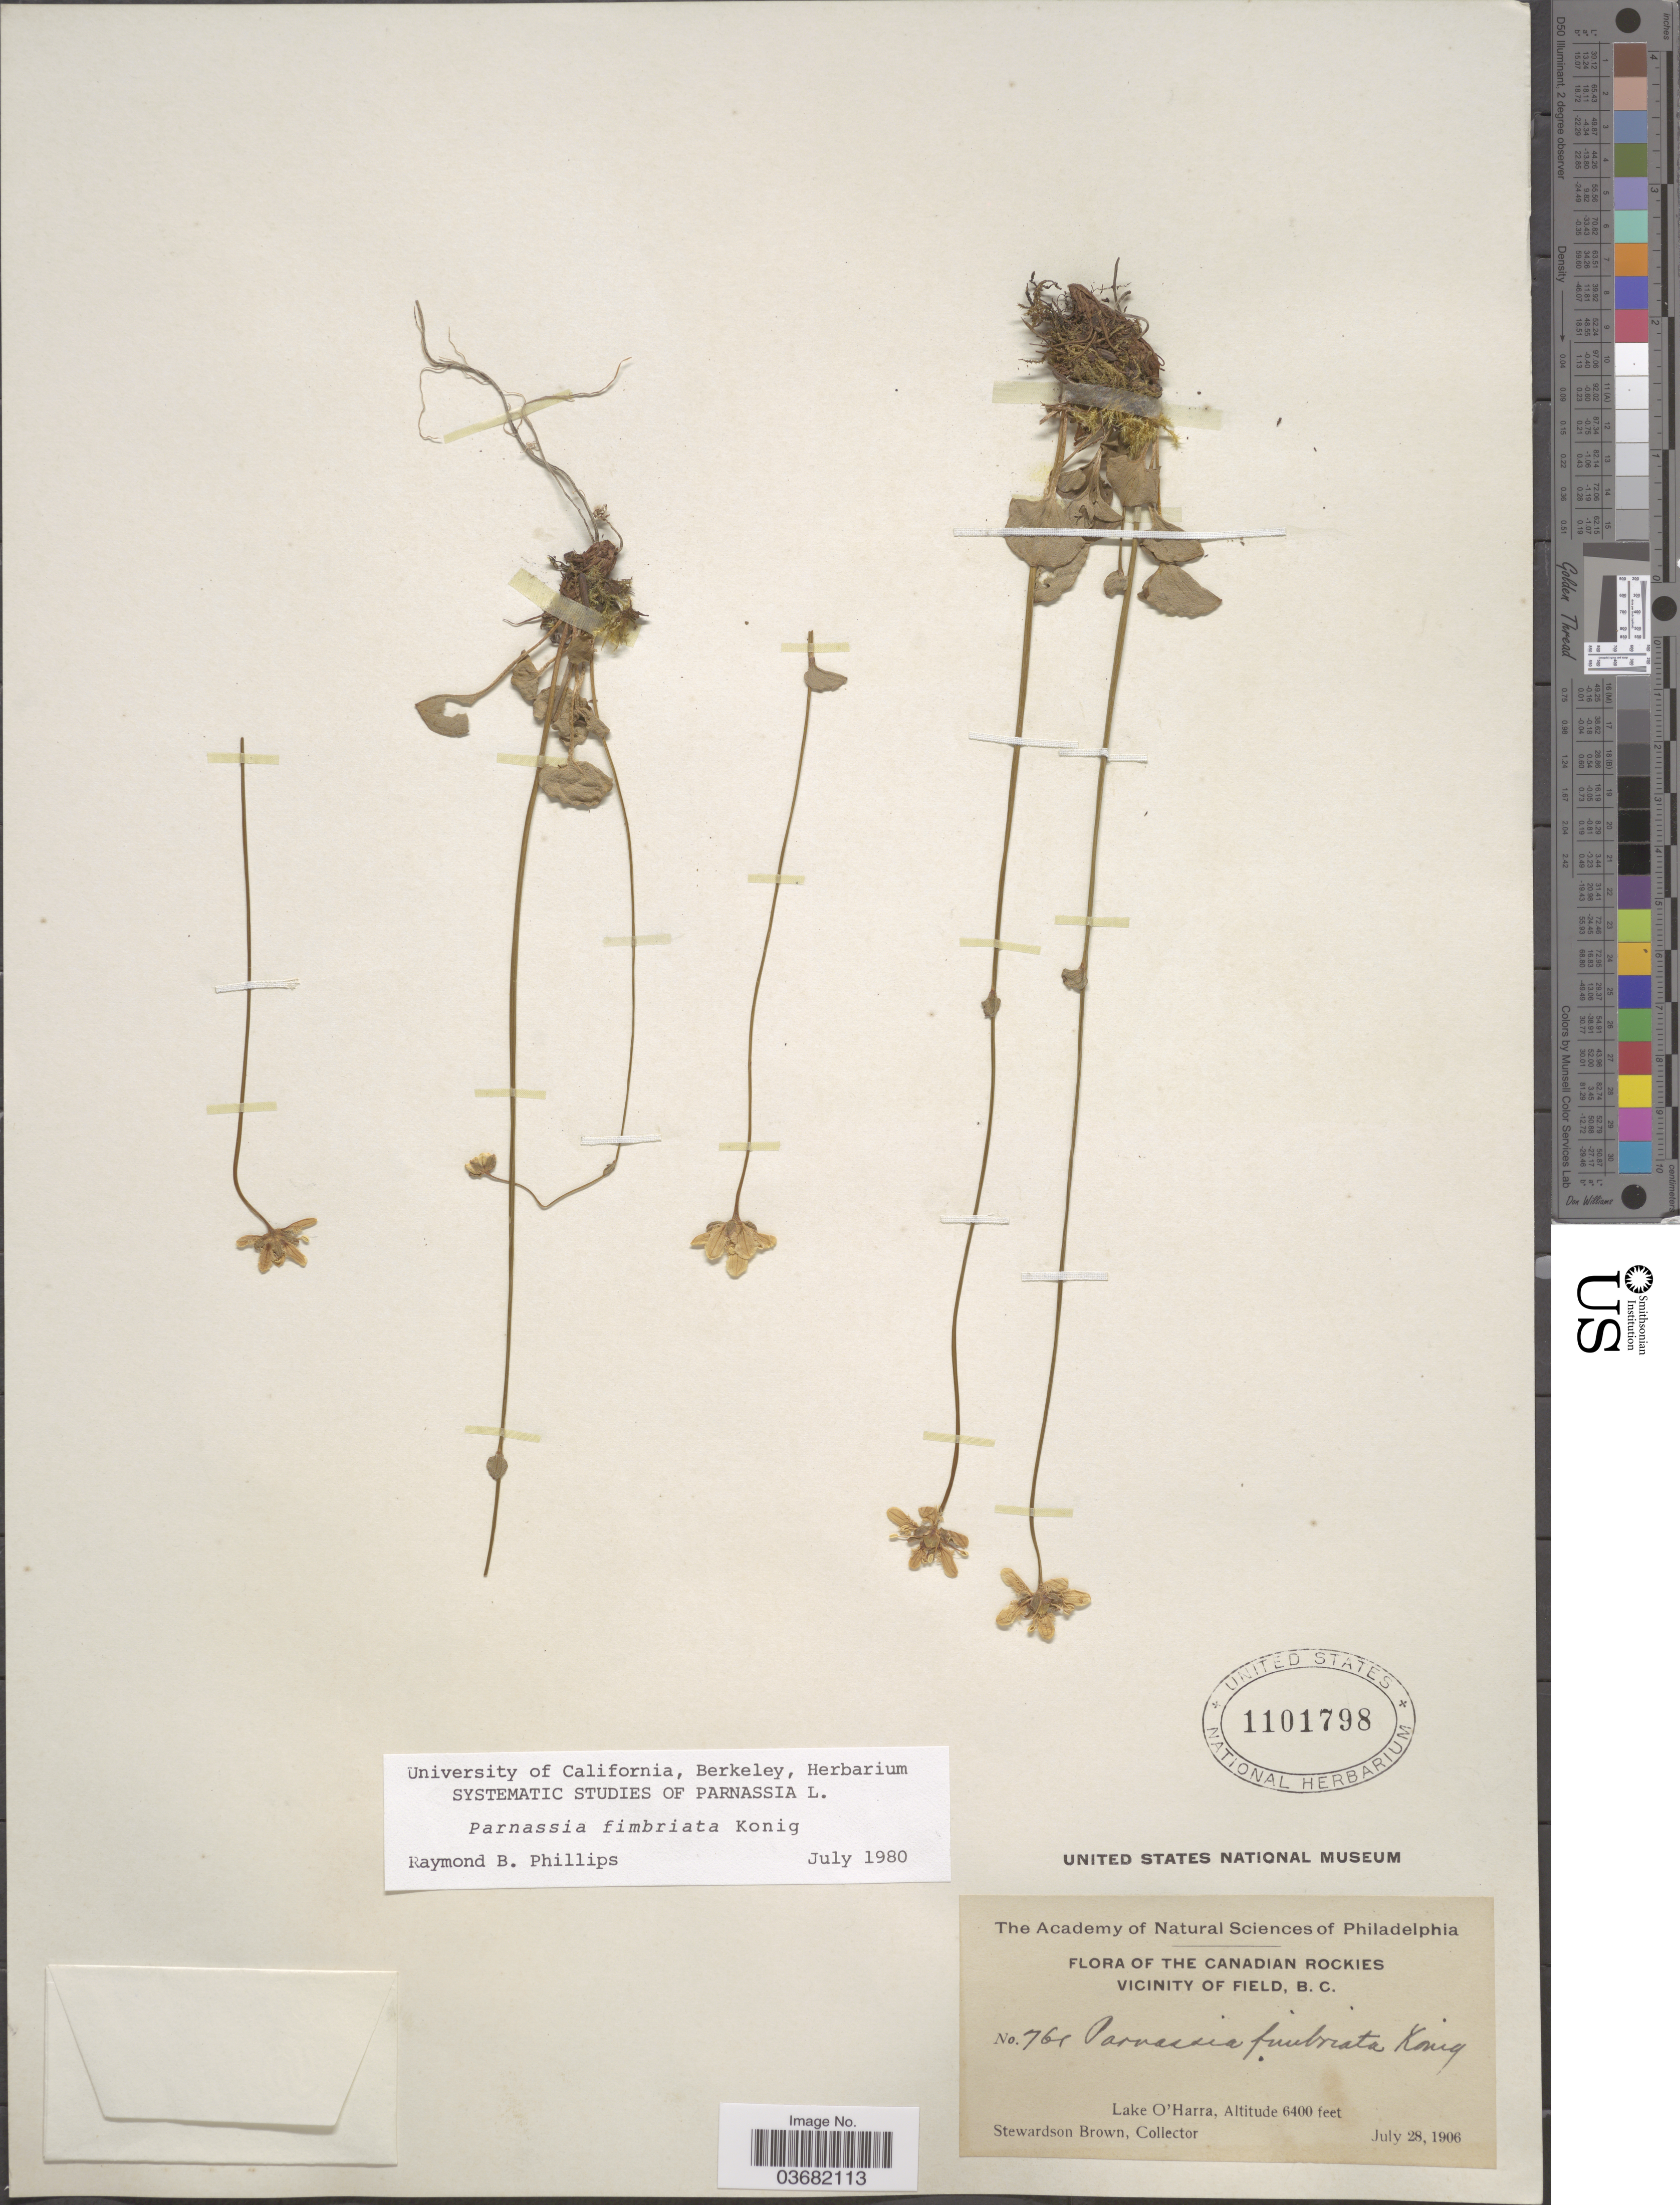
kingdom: Plantae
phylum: Tracheophyta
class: Magnoliopsida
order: Celastrales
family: Parnassiaceae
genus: Parnassia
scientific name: Parnassia fimbriata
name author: K.D. Koenig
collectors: S. Brown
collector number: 761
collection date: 1906-07-28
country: Canada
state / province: British Columbia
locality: The Canadian Rockies. Vicinity of Field. Lake O'Harra.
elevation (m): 1951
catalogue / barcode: US 1101798